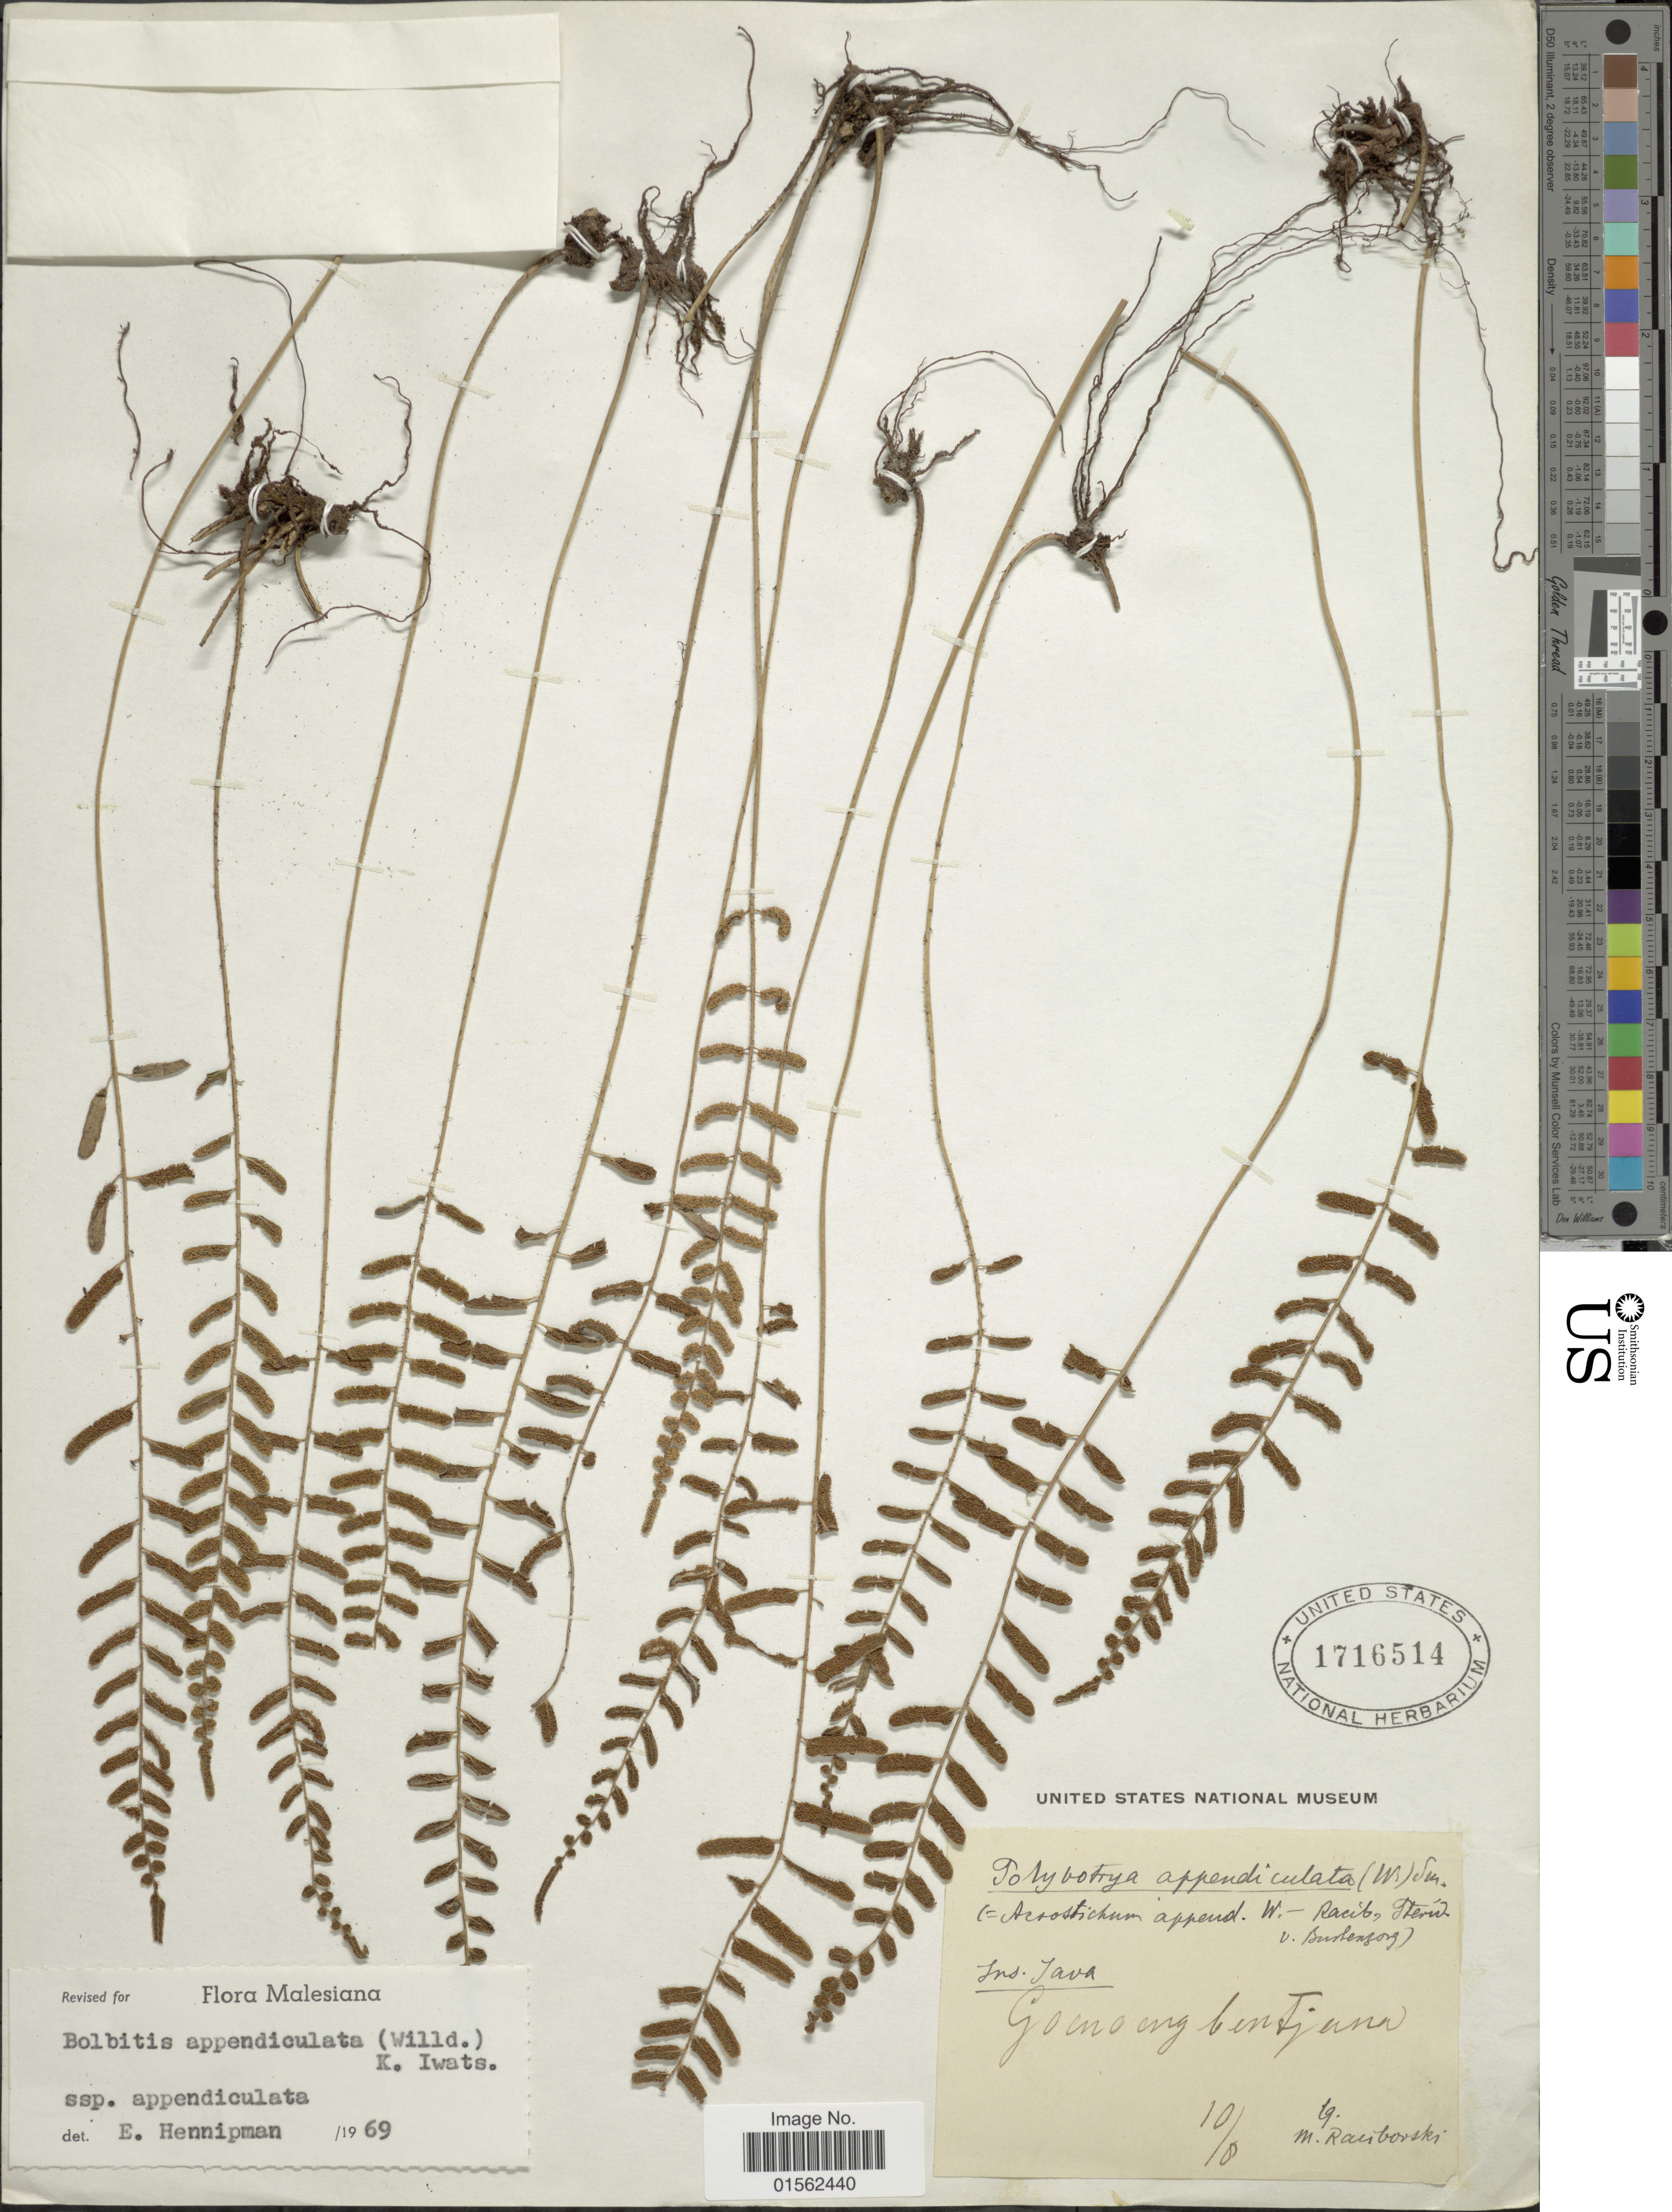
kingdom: Plantae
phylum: Tracheophyta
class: Polypodiopsida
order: Polypodiales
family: Dryopteridaceae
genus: Bolbitis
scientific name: Bolbitis appendiculata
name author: (Willd.) K. Iwats.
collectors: M. Raciborski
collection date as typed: Transcribed d/m/y: /10/8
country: Indonesia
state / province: Java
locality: Goeneng bengtjana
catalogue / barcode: US 1716514